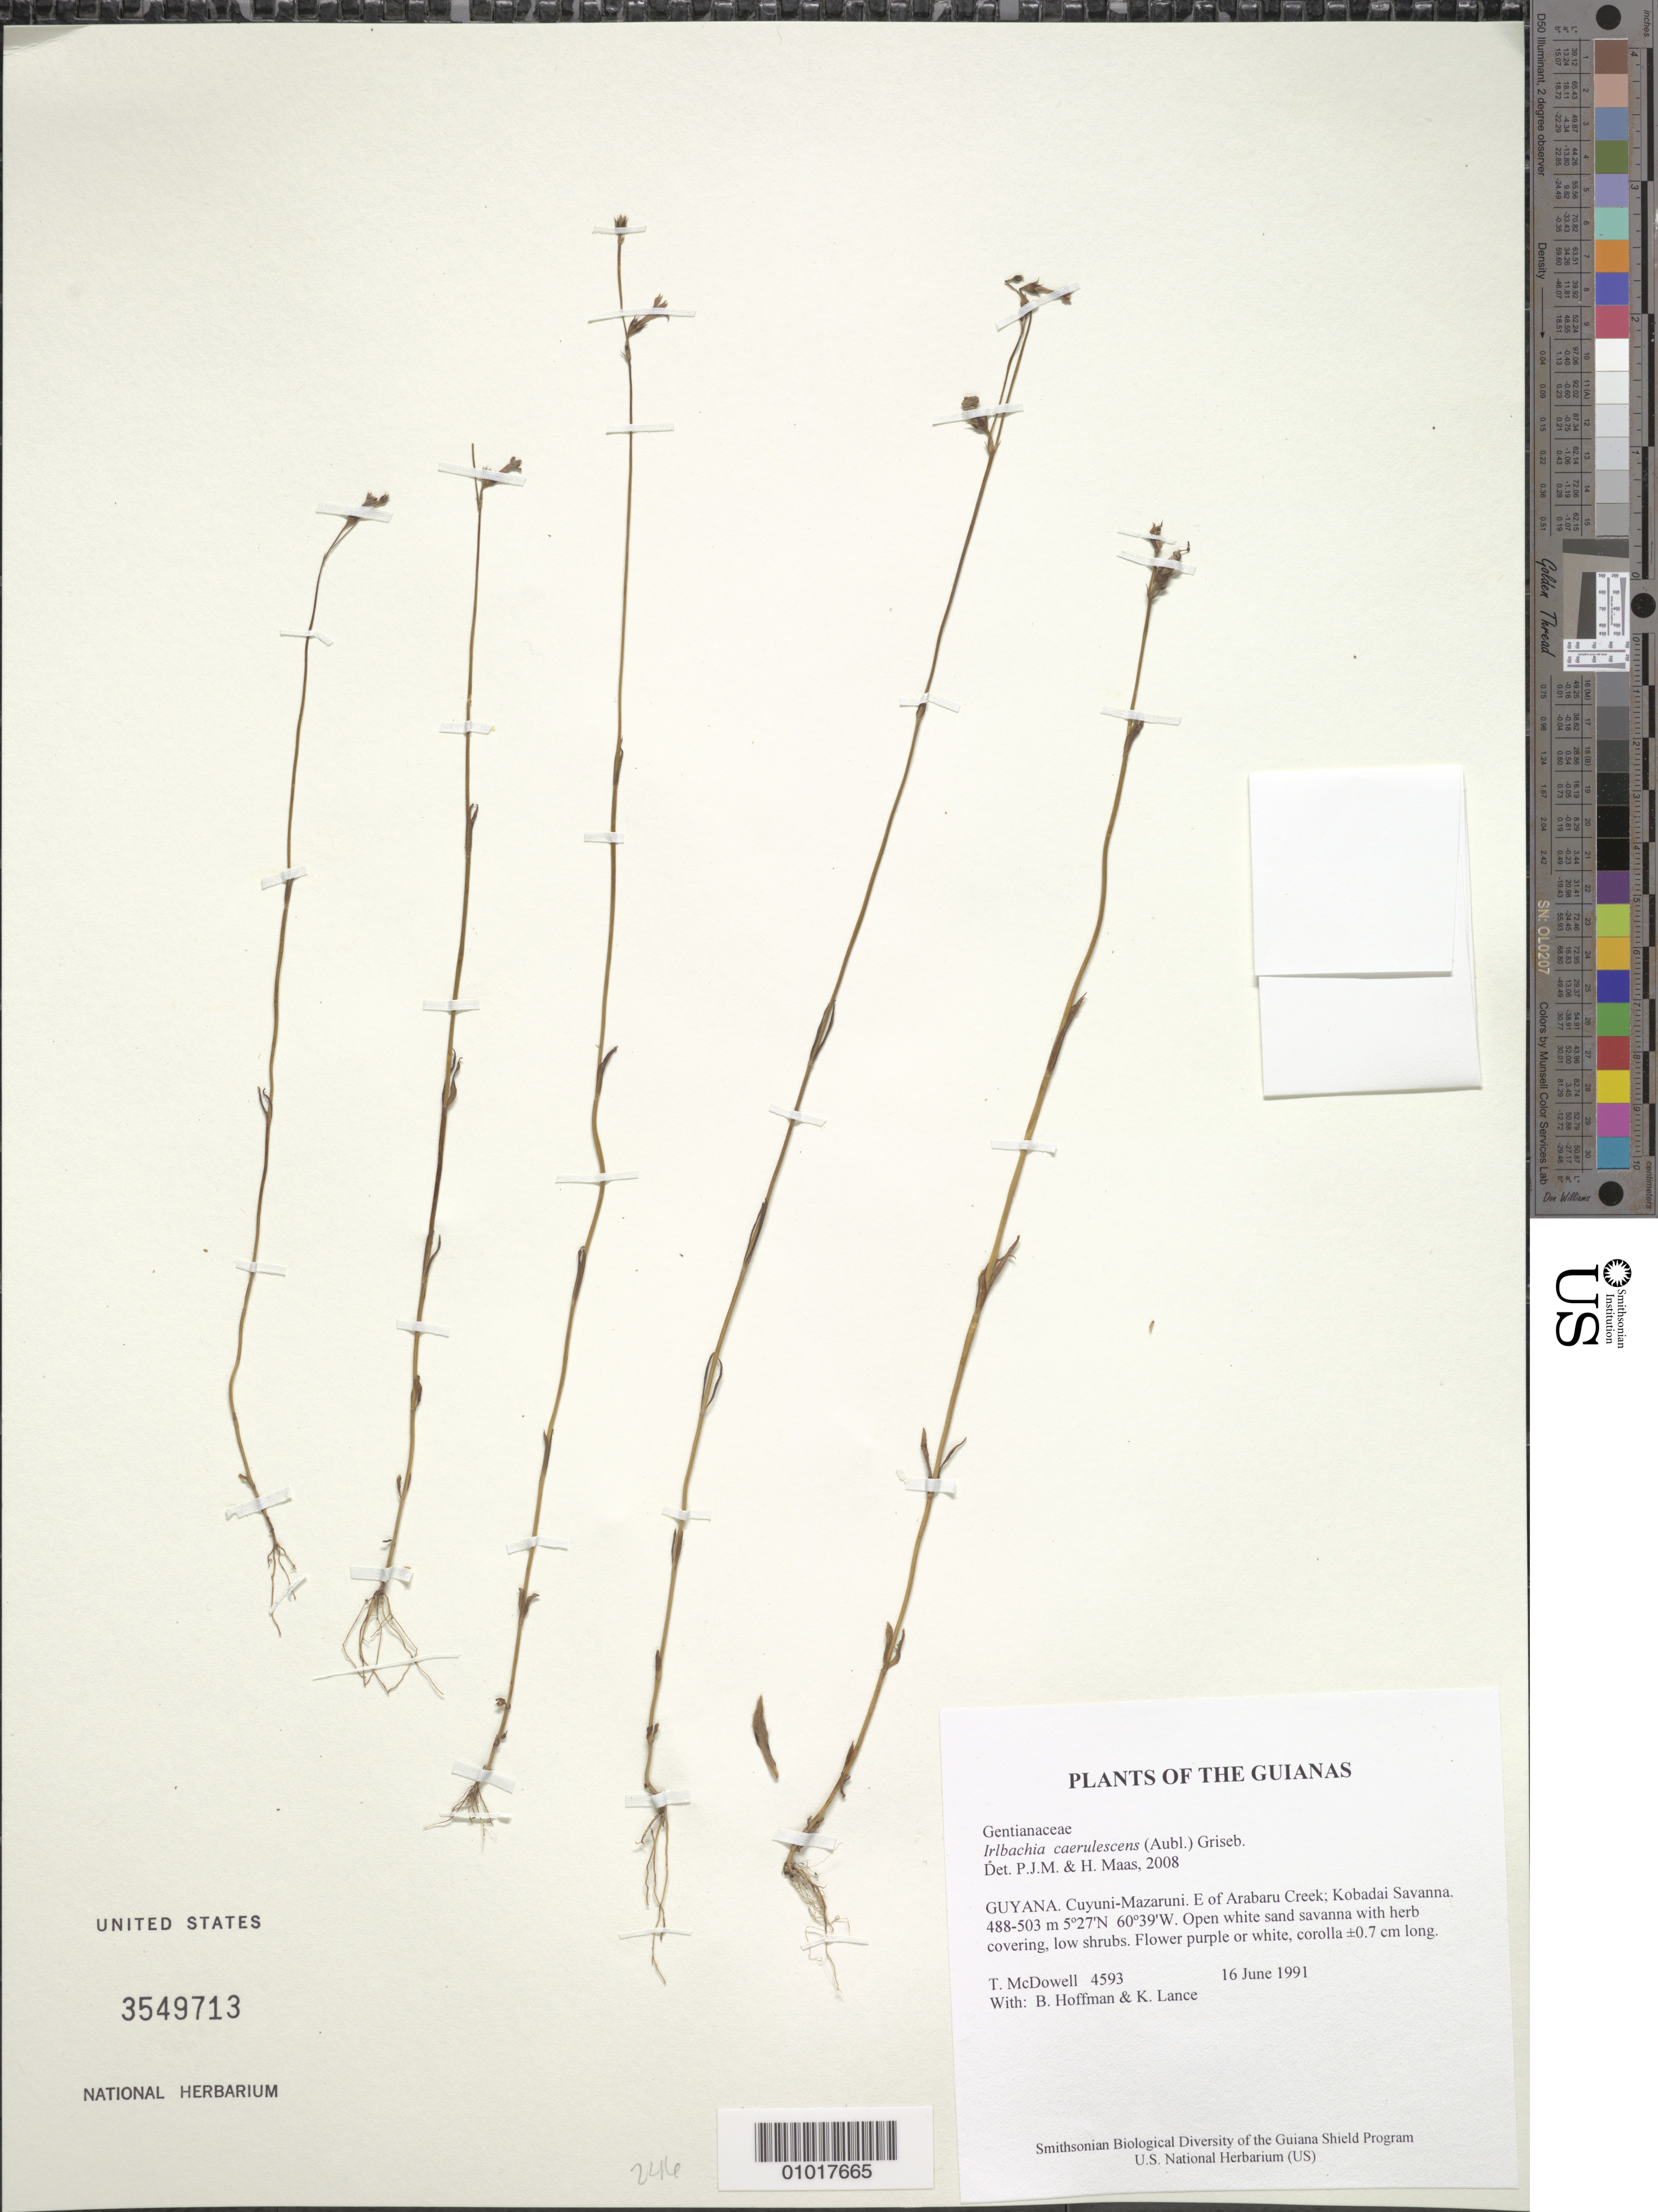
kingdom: Plantae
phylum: Tracheophyta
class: Magnoliopsida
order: Gentianales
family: Gentianaceae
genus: Irlbachia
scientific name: Irlbachia caerulescens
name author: (Aubl.) Griseb.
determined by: Maas, Paul J.; Maas, H.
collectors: T. McDowell, B. Hoffman & K. Lance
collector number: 4593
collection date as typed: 16 June 1991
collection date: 1991-06-16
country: Guyana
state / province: Cuyuni-Mazaruni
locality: E of Arabaru Creek; Kobadai Savanna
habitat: Open white sand savanna with herb covering, low shrubs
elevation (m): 488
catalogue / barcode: US 3549713